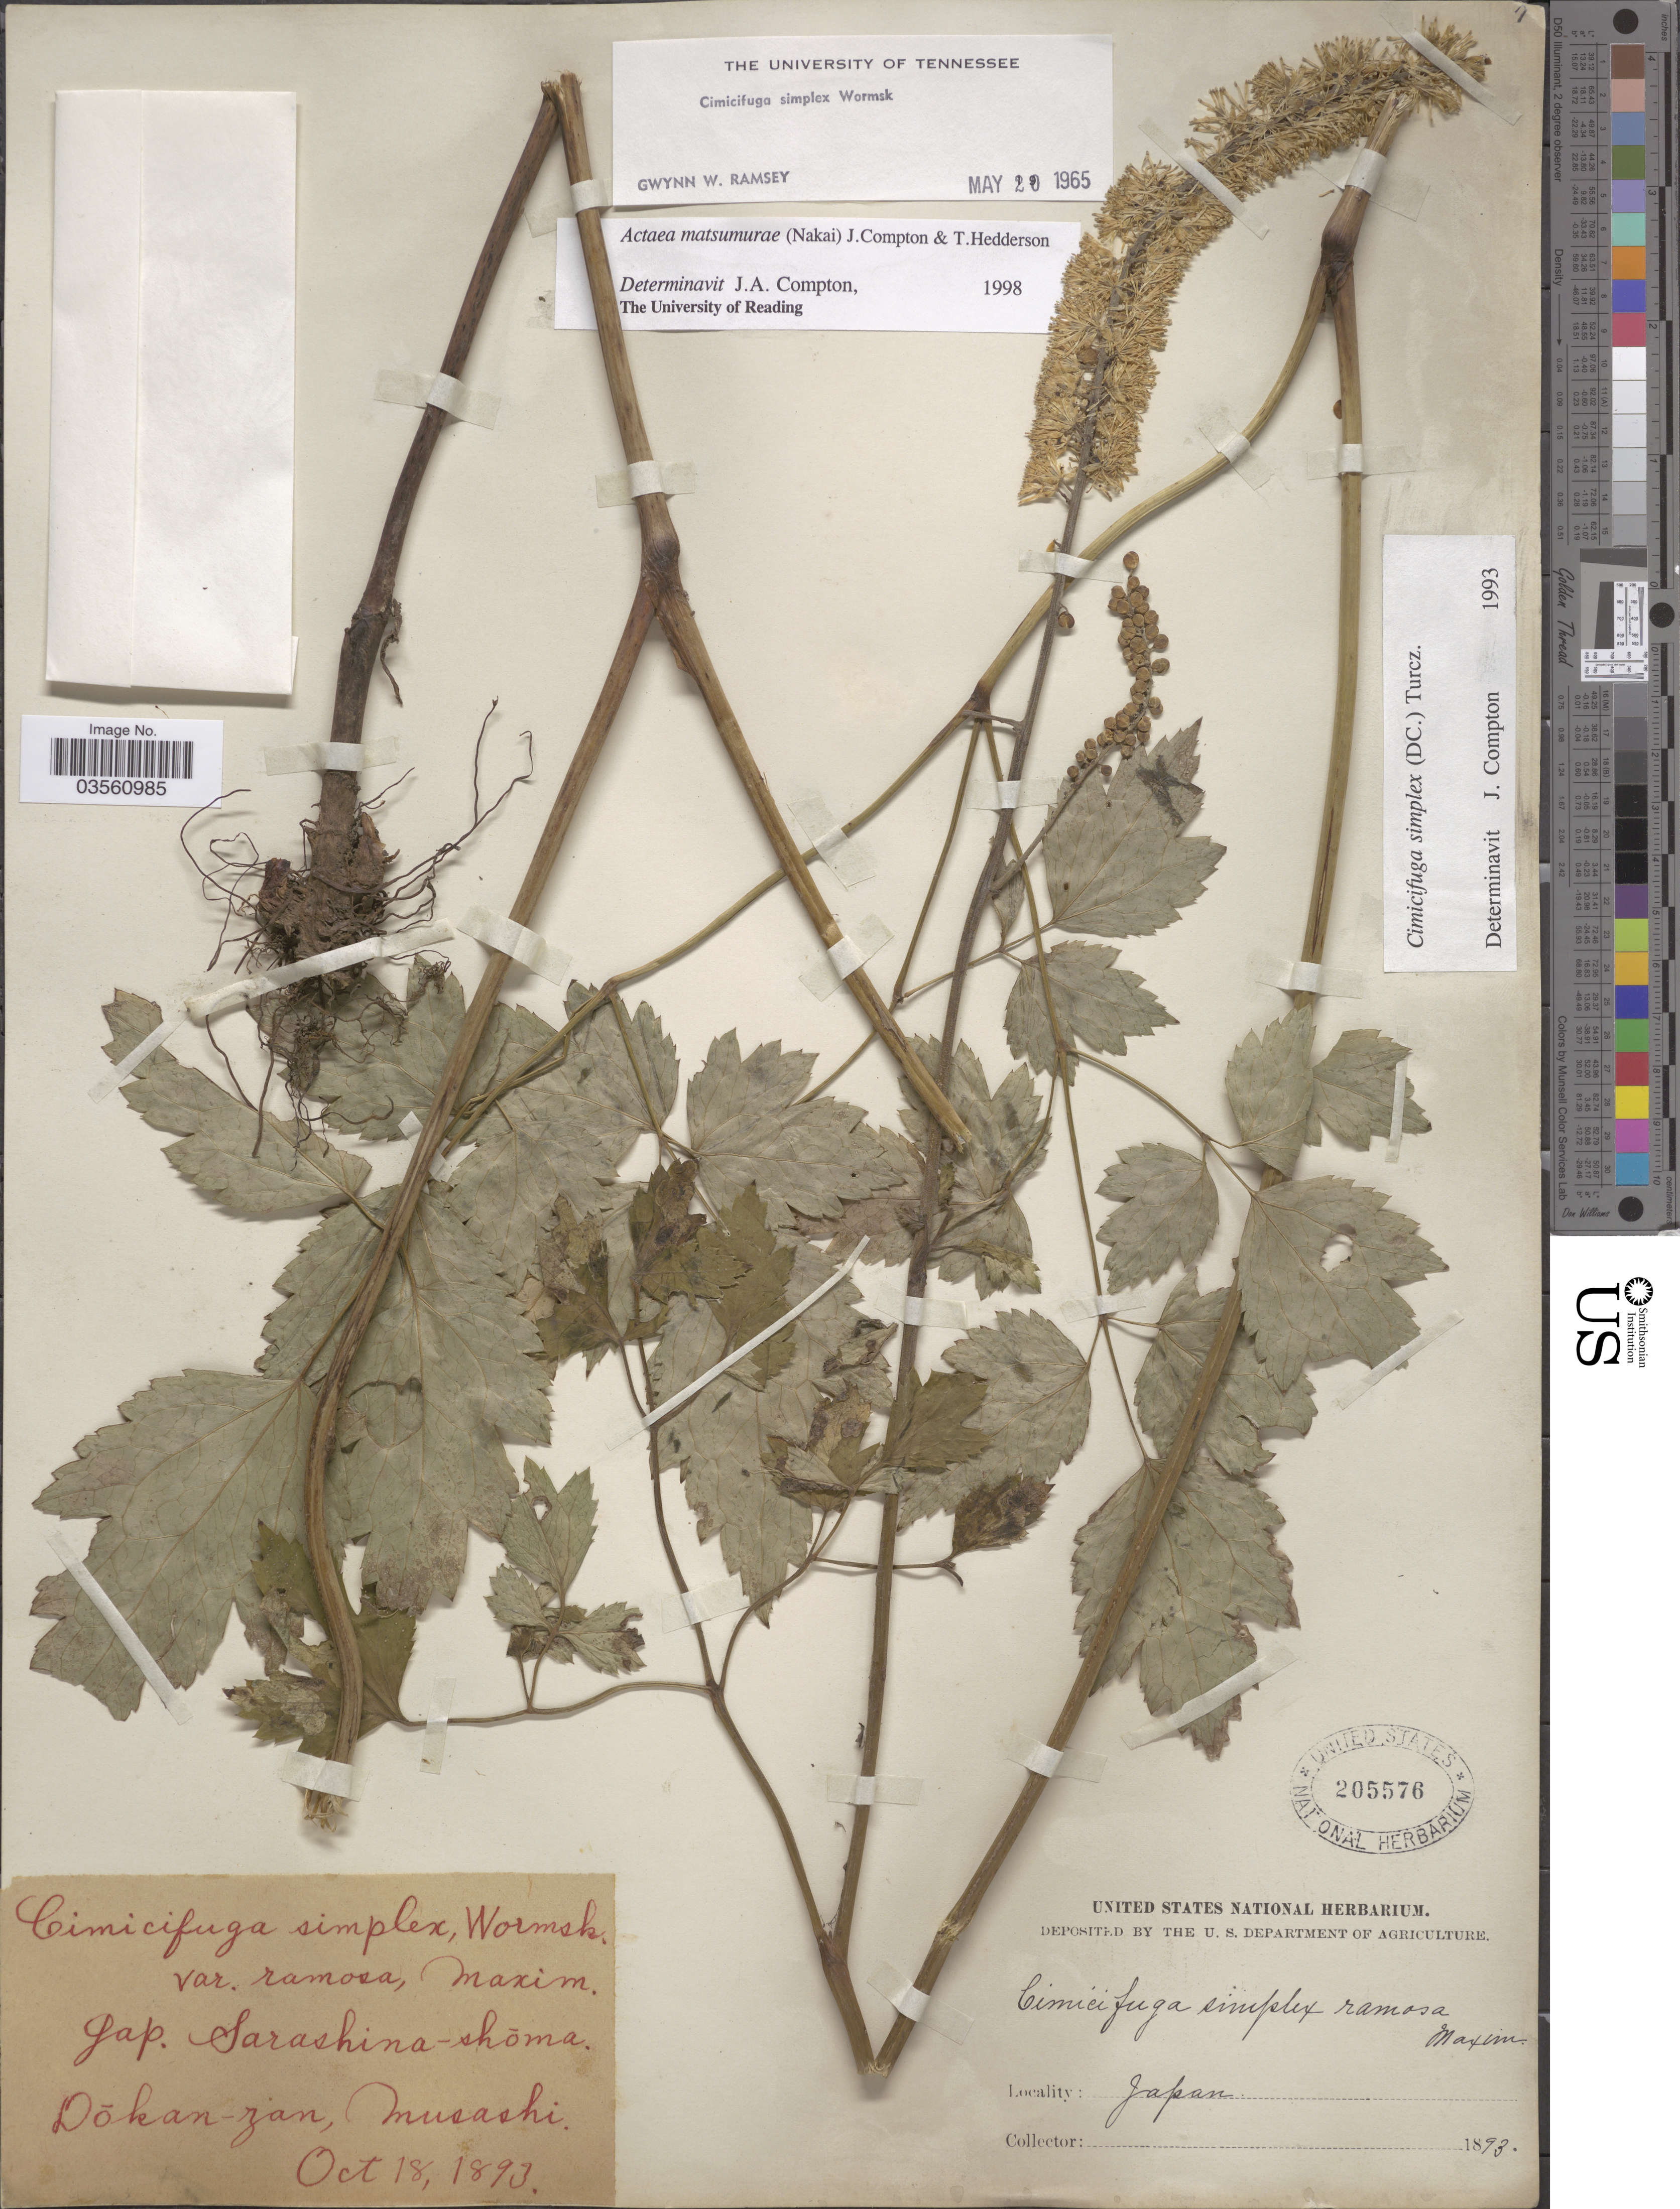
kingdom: Plantae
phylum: Tracheophyta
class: Magnoliopsida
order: Ranunculales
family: Ranunculaceae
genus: Actaea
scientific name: Actaea matsumurae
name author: (Nakai) J. Compton & Hedd.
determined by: Compton, J. A.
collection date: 1893-10-18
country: Japan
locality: Dōkan-zan, Musashi.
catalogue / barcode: US 205576